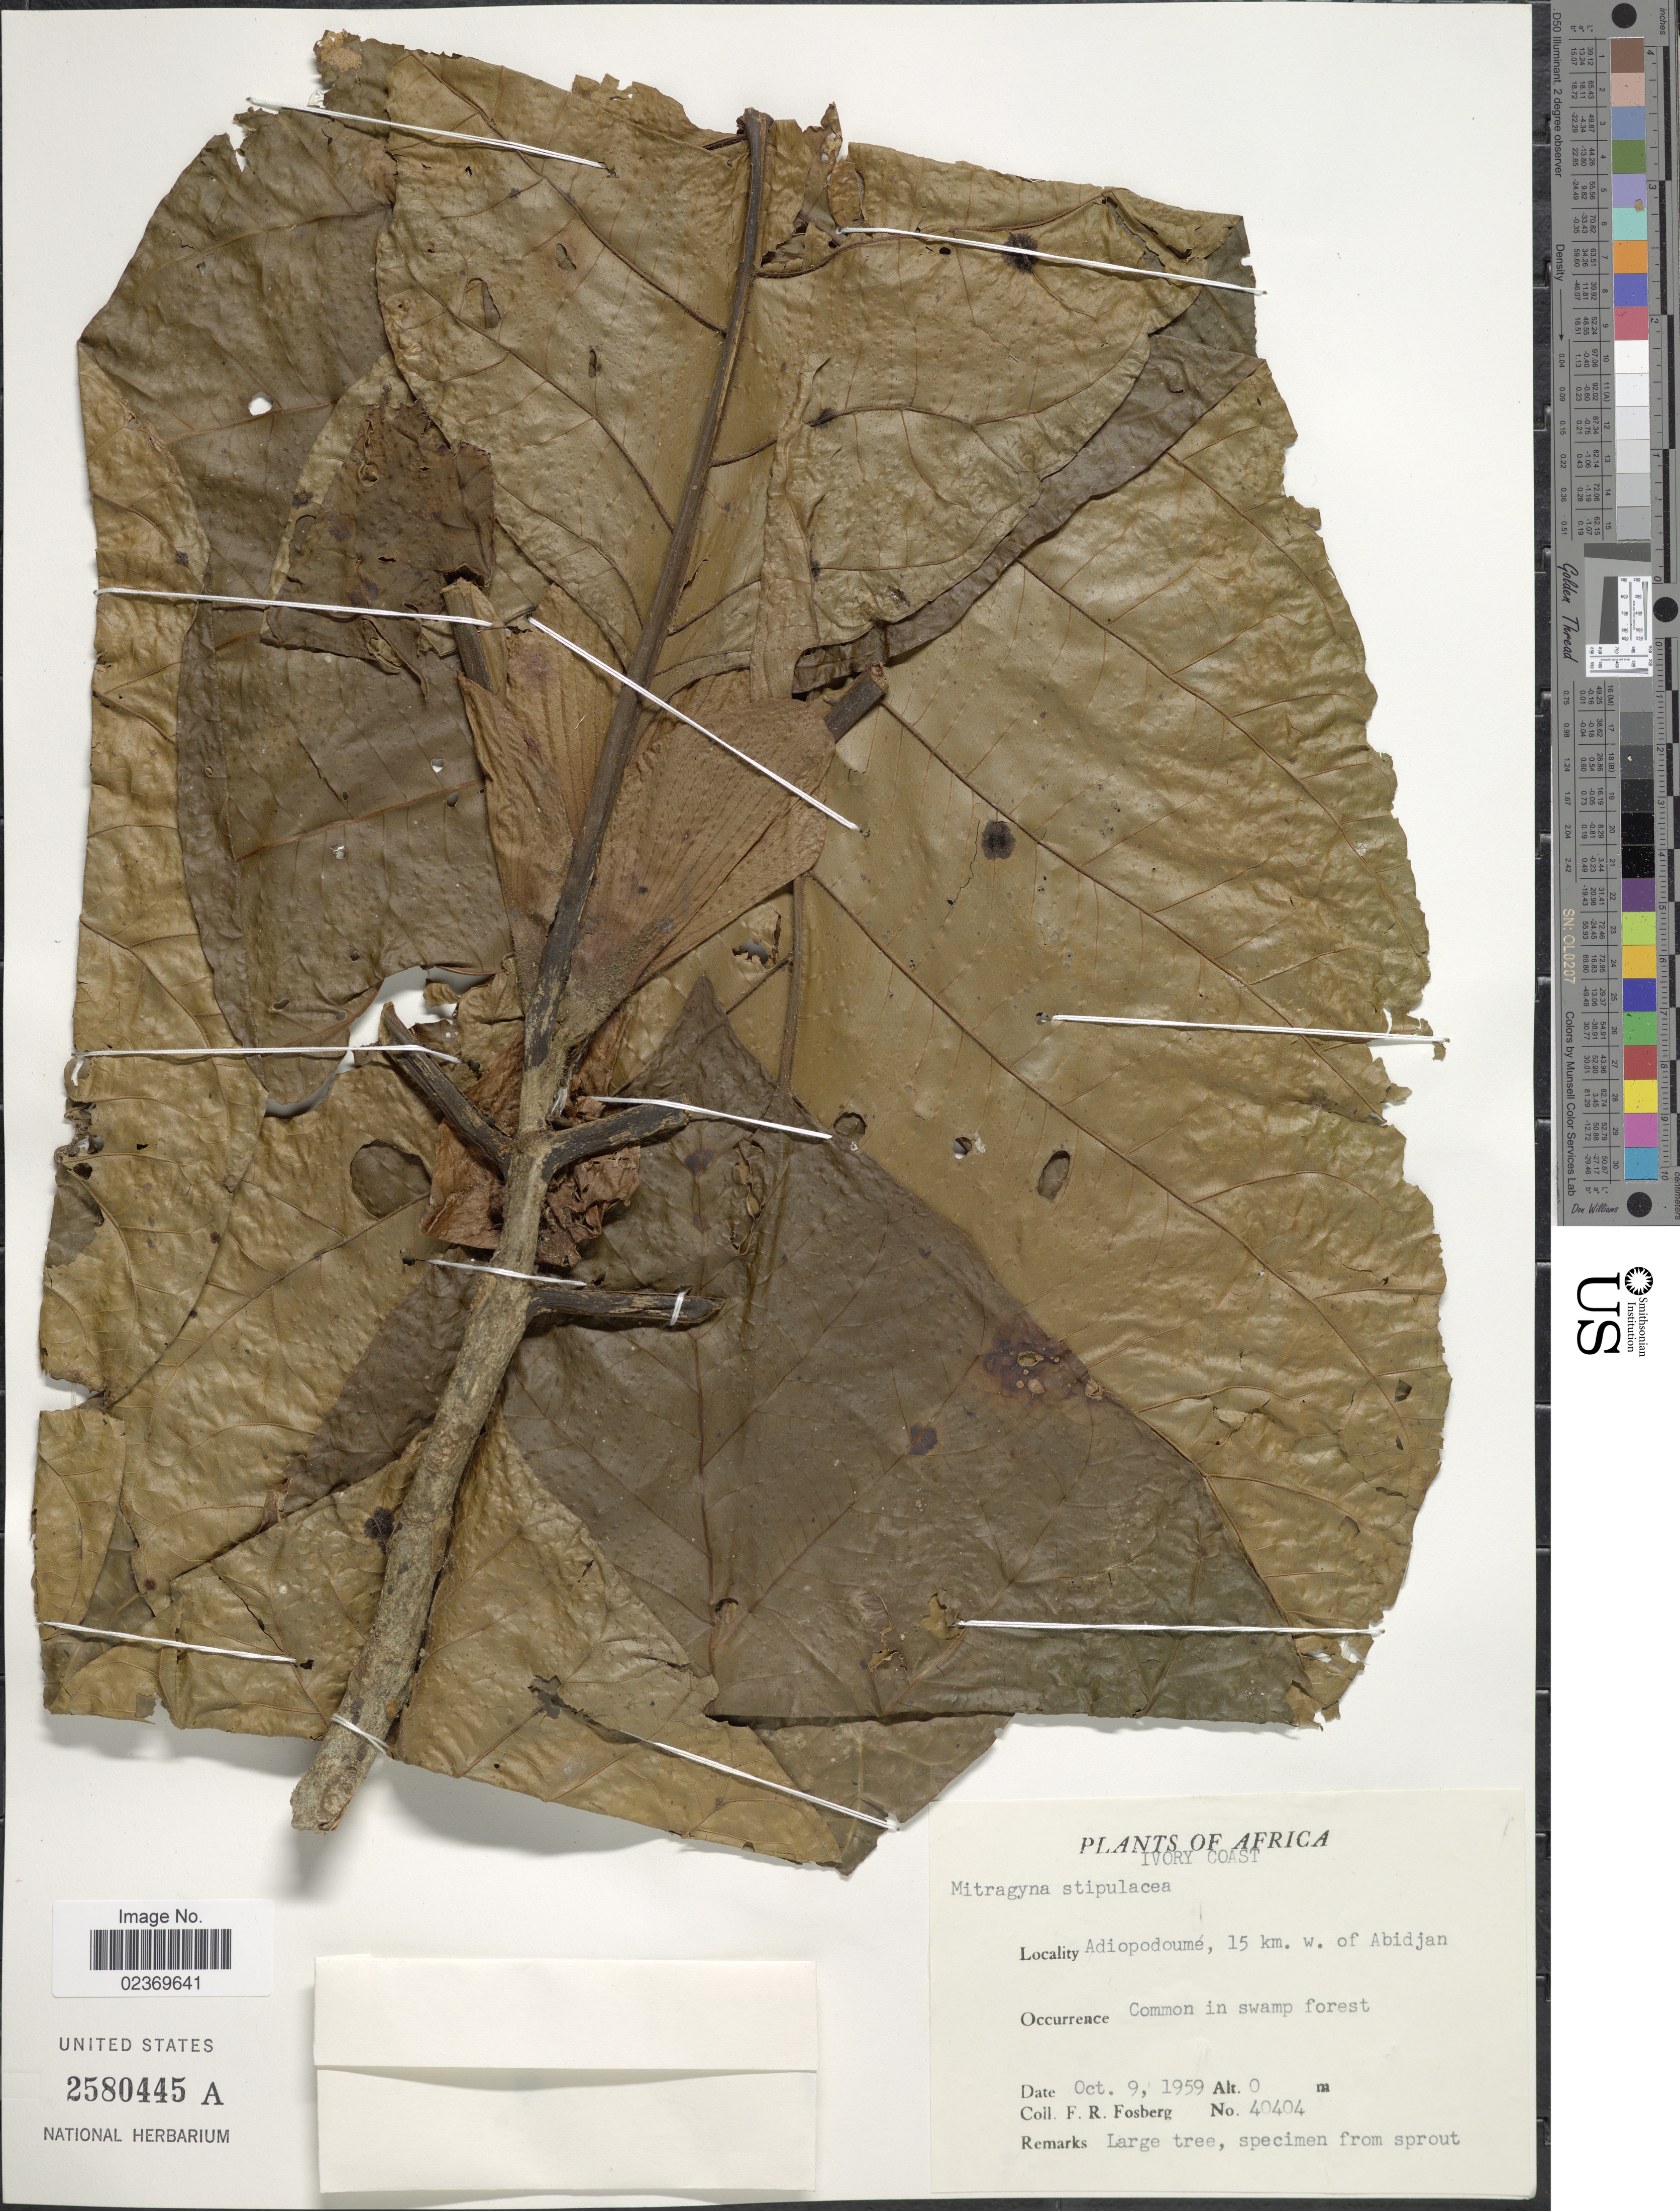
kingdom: Plantae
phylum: Tracheophyta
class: Magnoliopsida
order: Gentianales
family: Rubiaceae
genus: Mitragyna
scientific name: Mitragyna stipulosa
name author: (DC.) Kuntze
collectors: F. R. Fosberg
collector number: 40404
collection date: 1959-10-09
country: Ivory Coast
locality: Adiopodoume, 15 km. w. of Abidjan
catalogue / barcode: US 2580445A